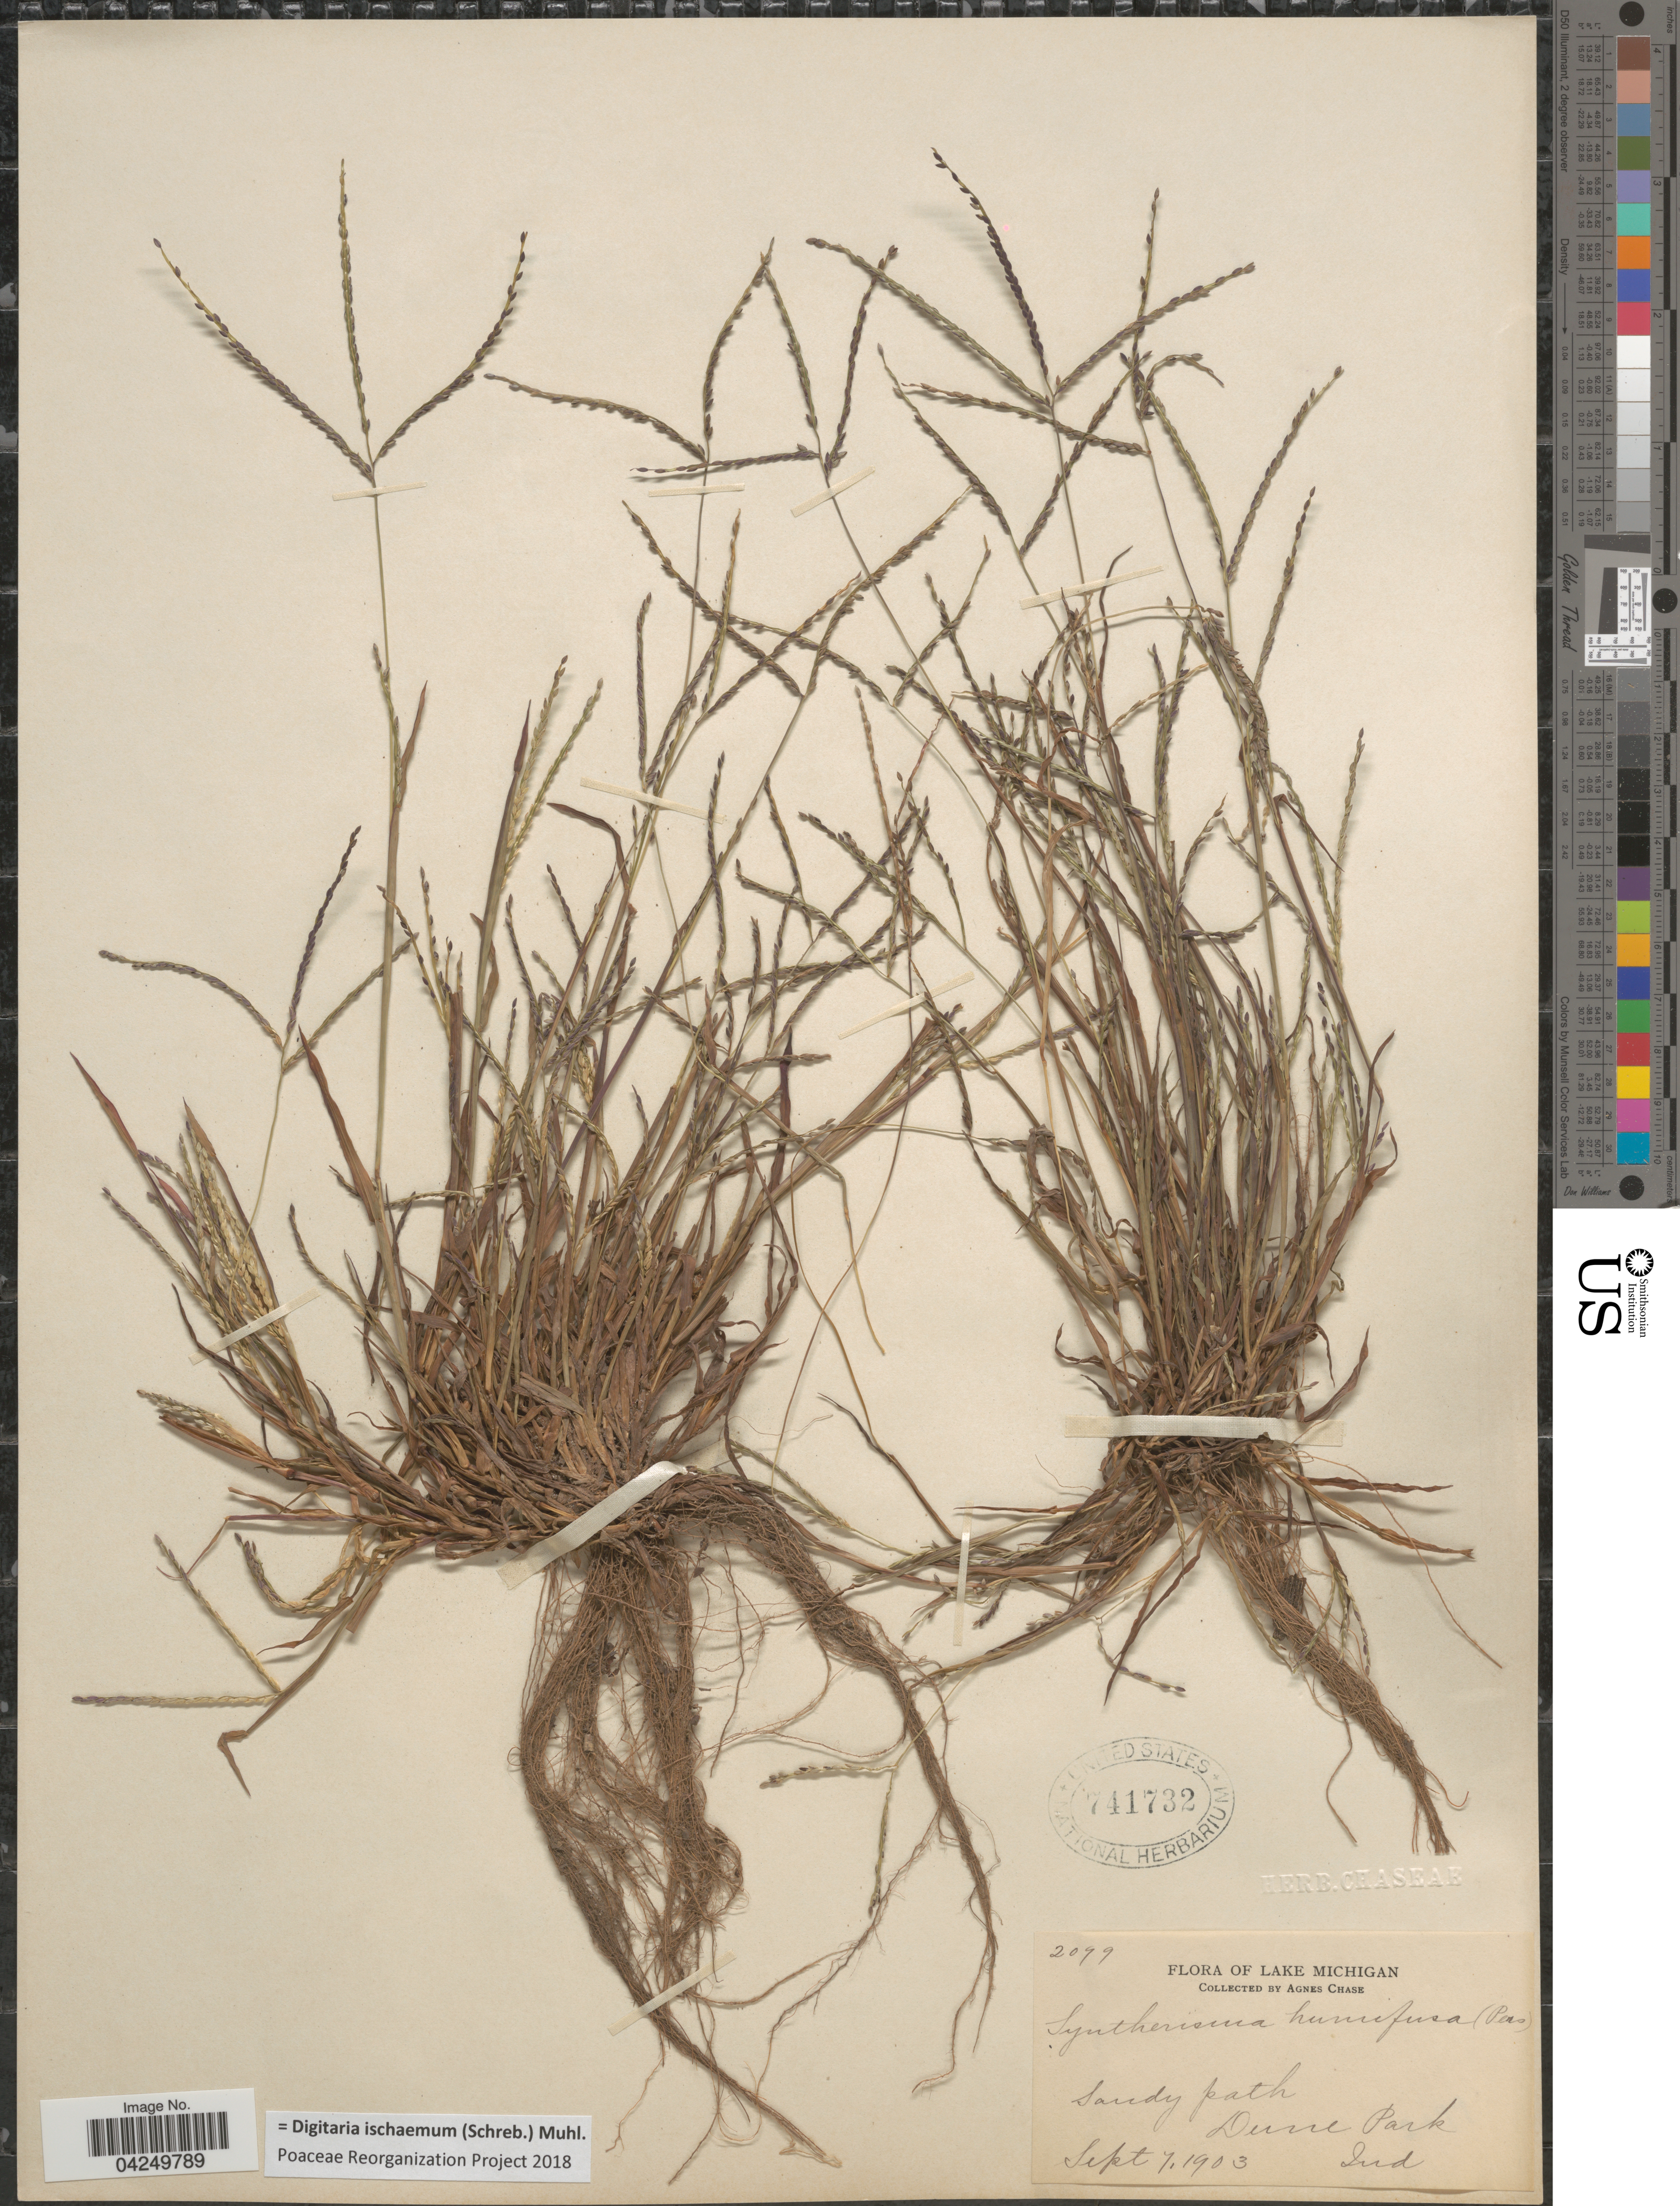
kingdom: Plantae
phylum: Tracheophyta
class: Liliopsida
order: Poales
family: Poaceae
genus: Digitaria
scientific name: Digitaria ischaemum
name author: (Schreber) Schreber ex Muhl.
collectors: A. Chase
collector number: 2099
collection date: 1903-09-07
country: United States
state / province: Indiana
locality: Lake Michigan. Sandy path. Dune Park.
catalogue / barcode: US 741732